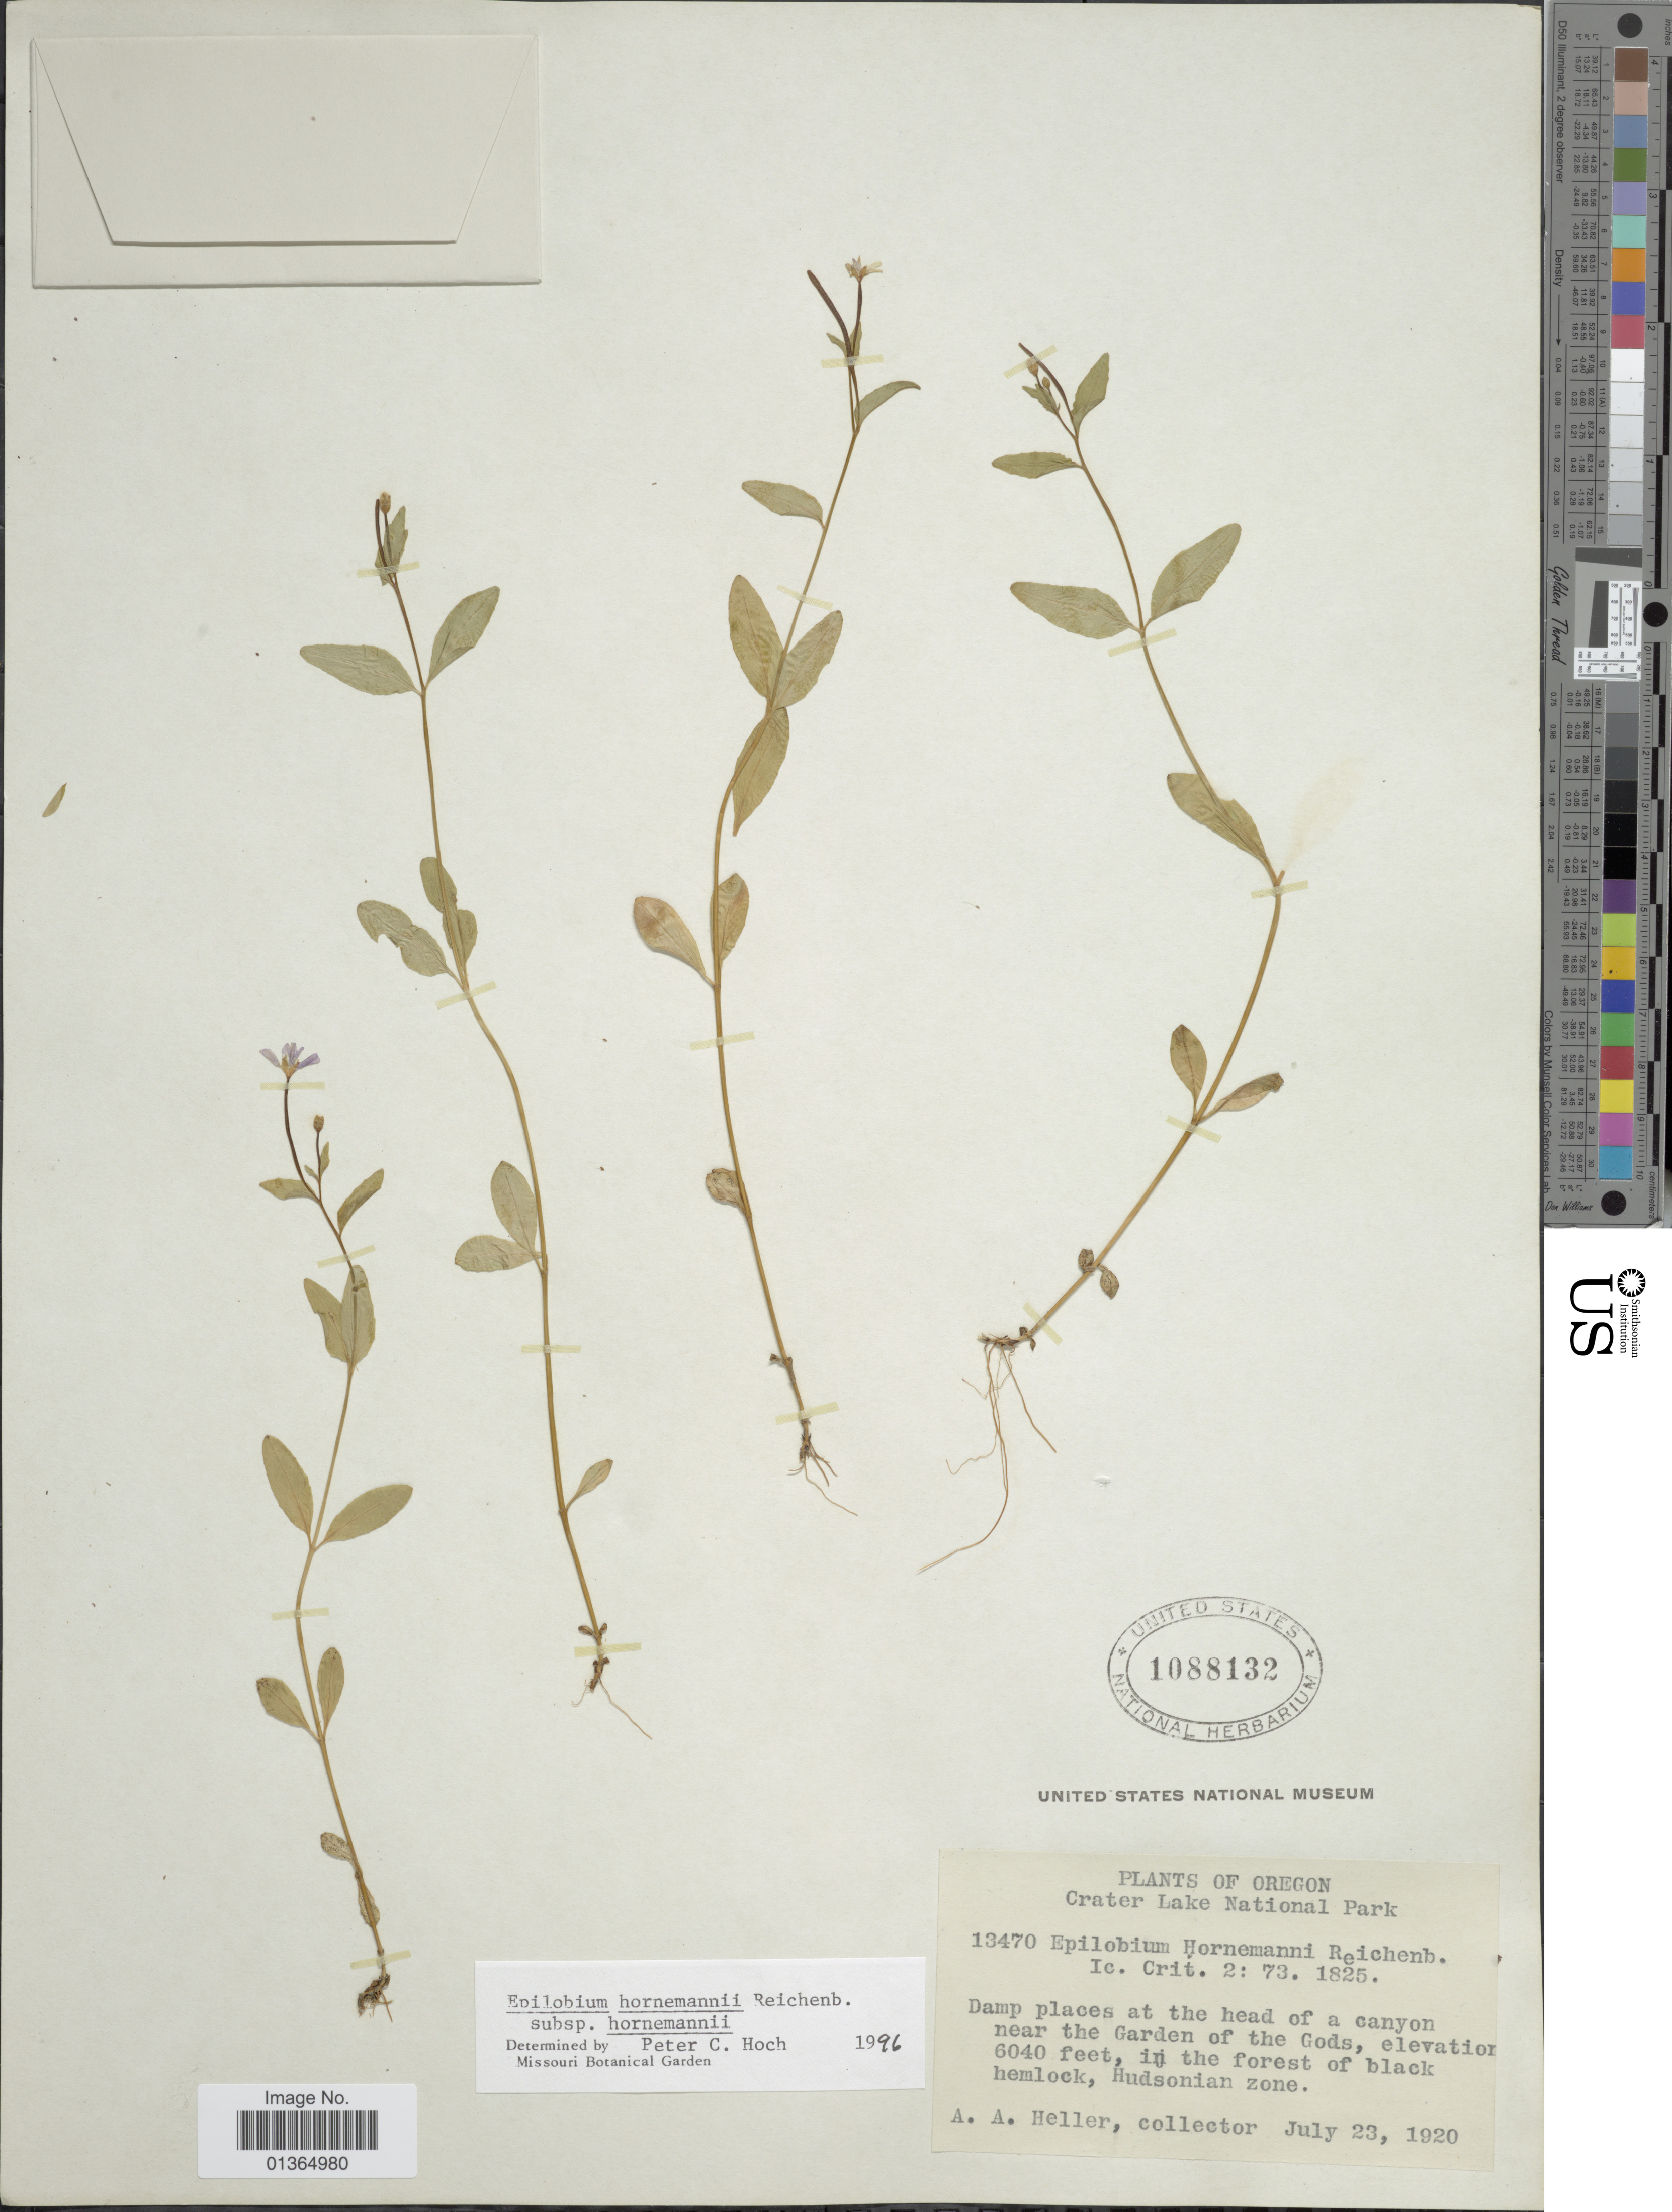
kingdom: Plantae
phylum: Tracheophyta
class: Magnoliopsida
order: Myrtales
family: Onagraceae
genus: Epilobium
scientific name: Epilobium hornemannii subsp. hornemannii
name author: Rchb.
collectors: A. A. Heller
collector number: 13470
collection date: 1920-07-23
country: United States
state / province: Oregon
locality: Crater Lake National Park. Damp places at the head of a canyon near the Garden of the Gods, in the forest of black hemlock, Hudsonian zone.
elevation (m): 1841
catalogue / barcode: US 1088132